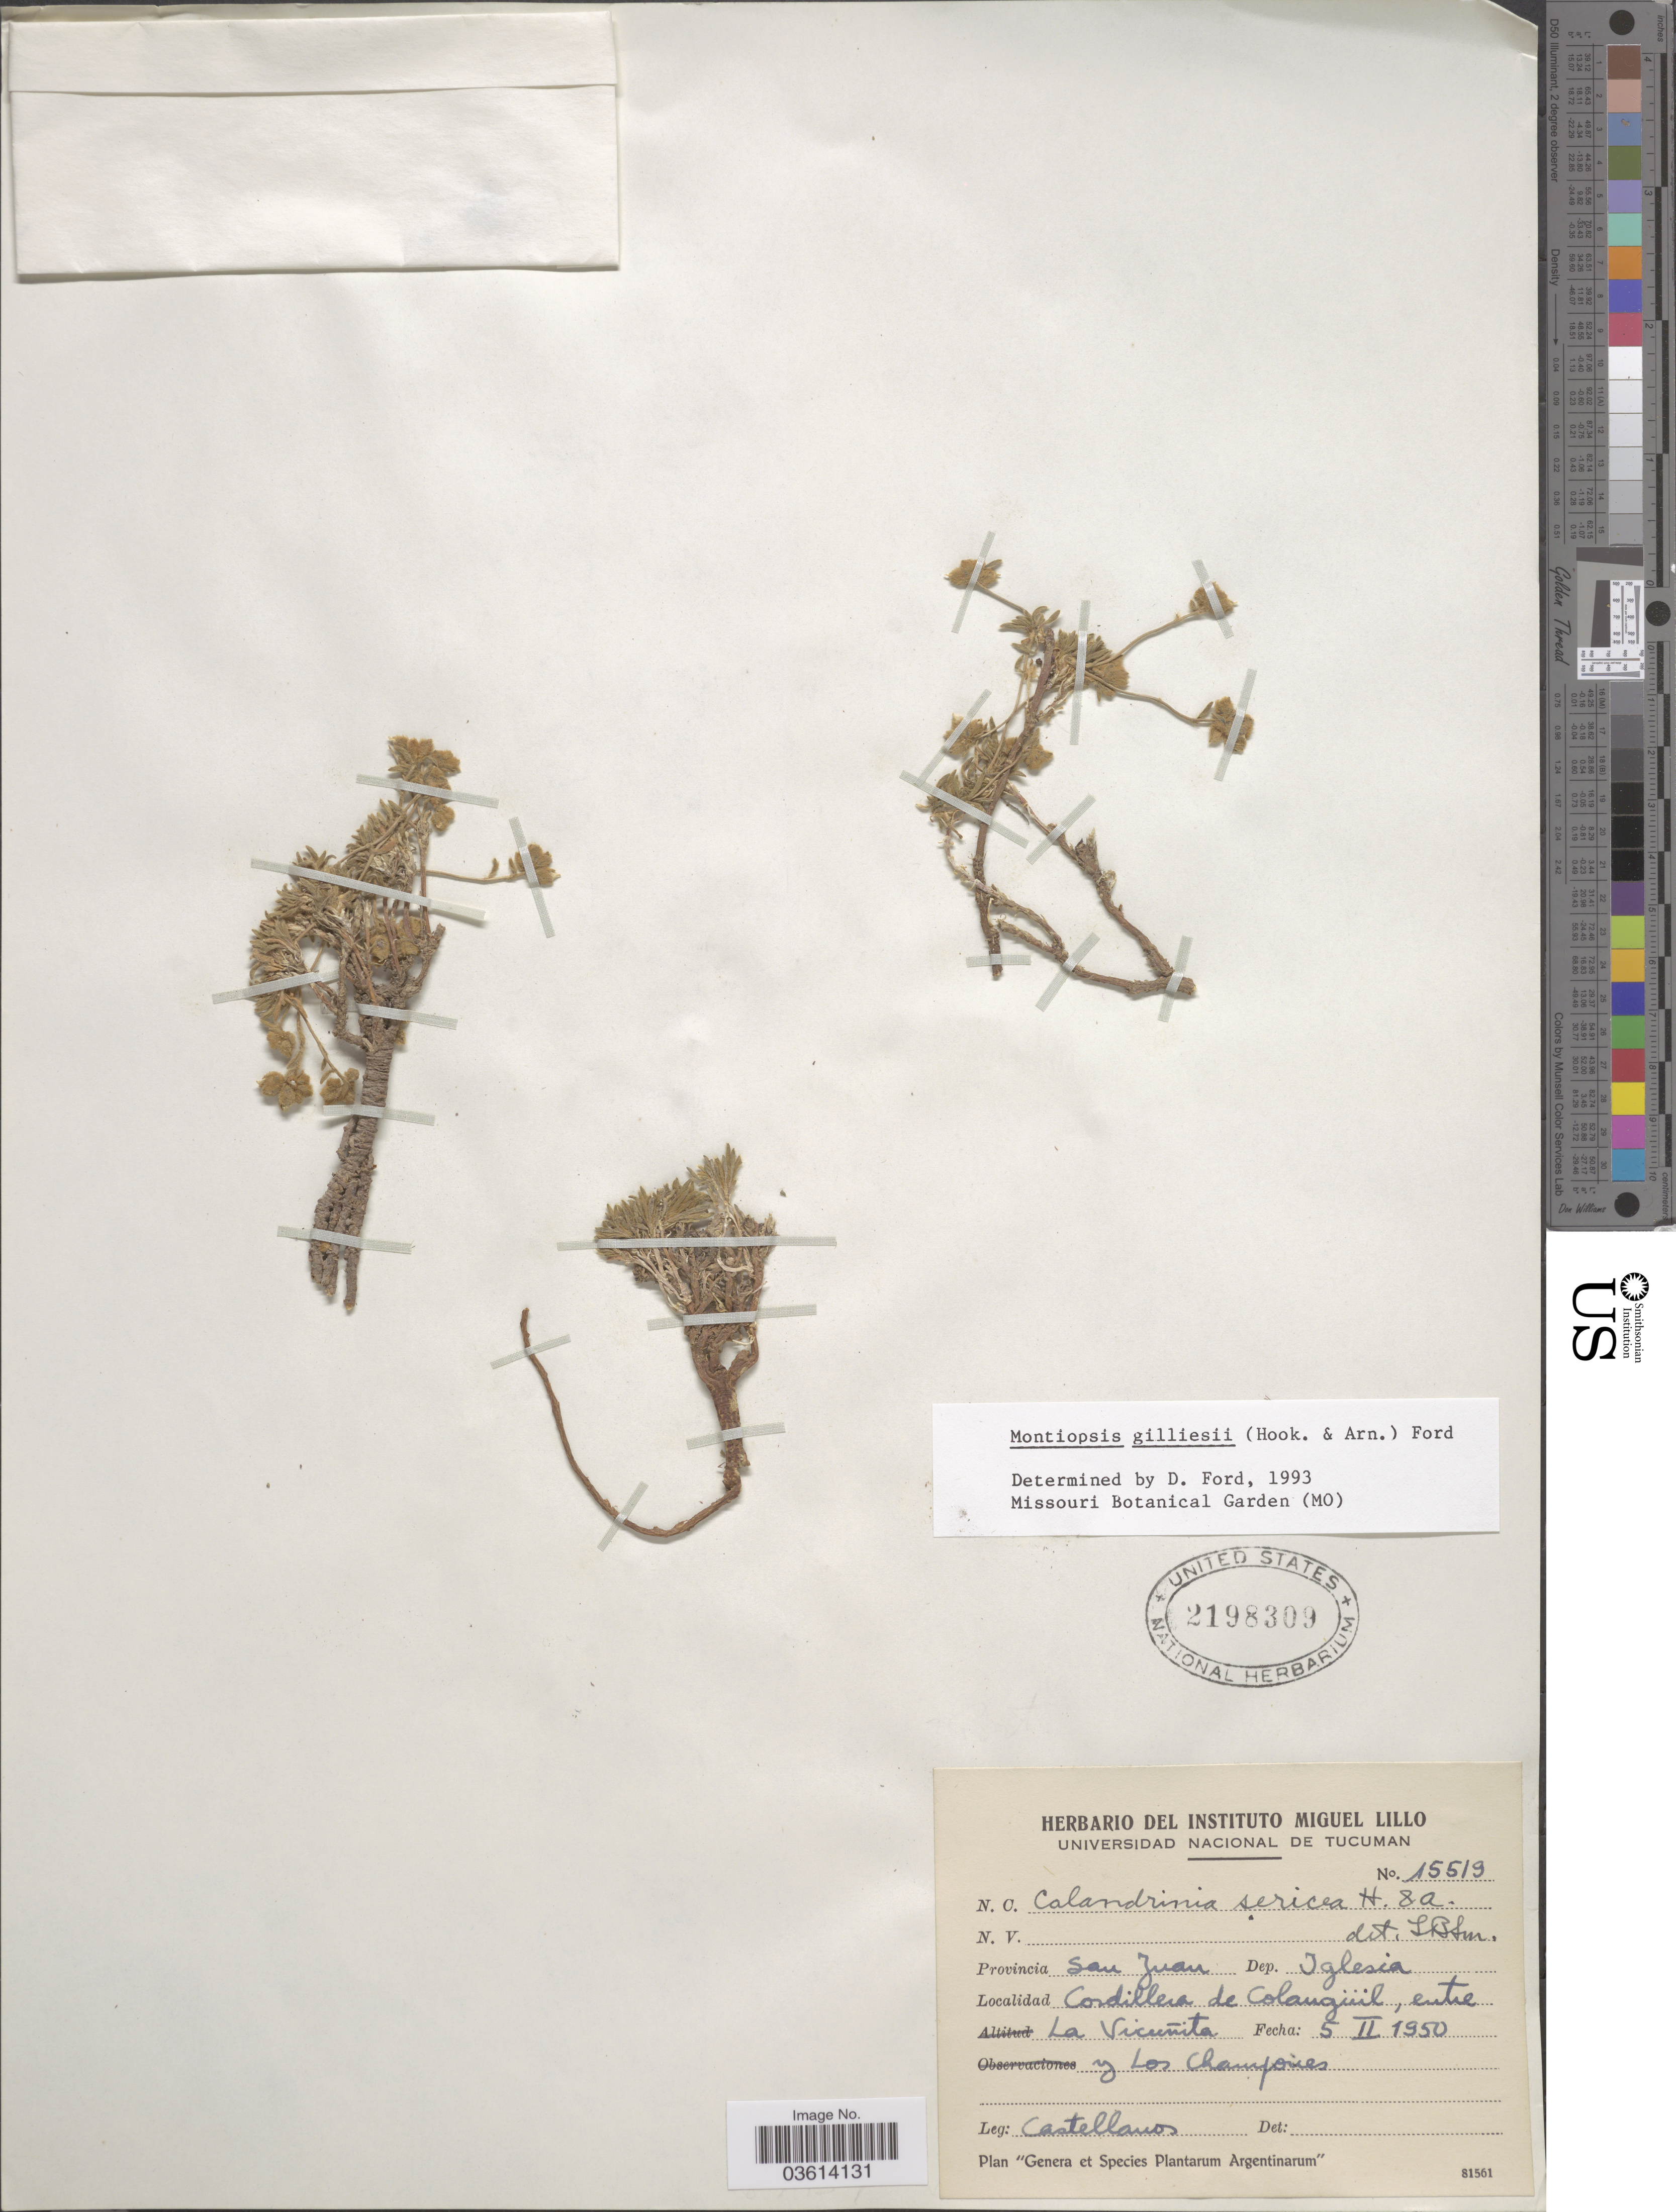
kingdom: Plantae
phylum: Tracheophyta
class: Magnoliopsida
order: Caryophyllales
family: Montiaceae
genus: Montiopsis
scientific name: Montiopsis gilliesii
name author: (Hook. & Arn.) D.I. Ford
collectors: -- Castellanos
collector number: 15519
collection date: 1950-02-05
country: Argentina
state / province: San Juan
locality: Dep. Iglesia. Cordillera de Colangüil, entre La Vicuñita.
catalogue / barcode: US 2198309